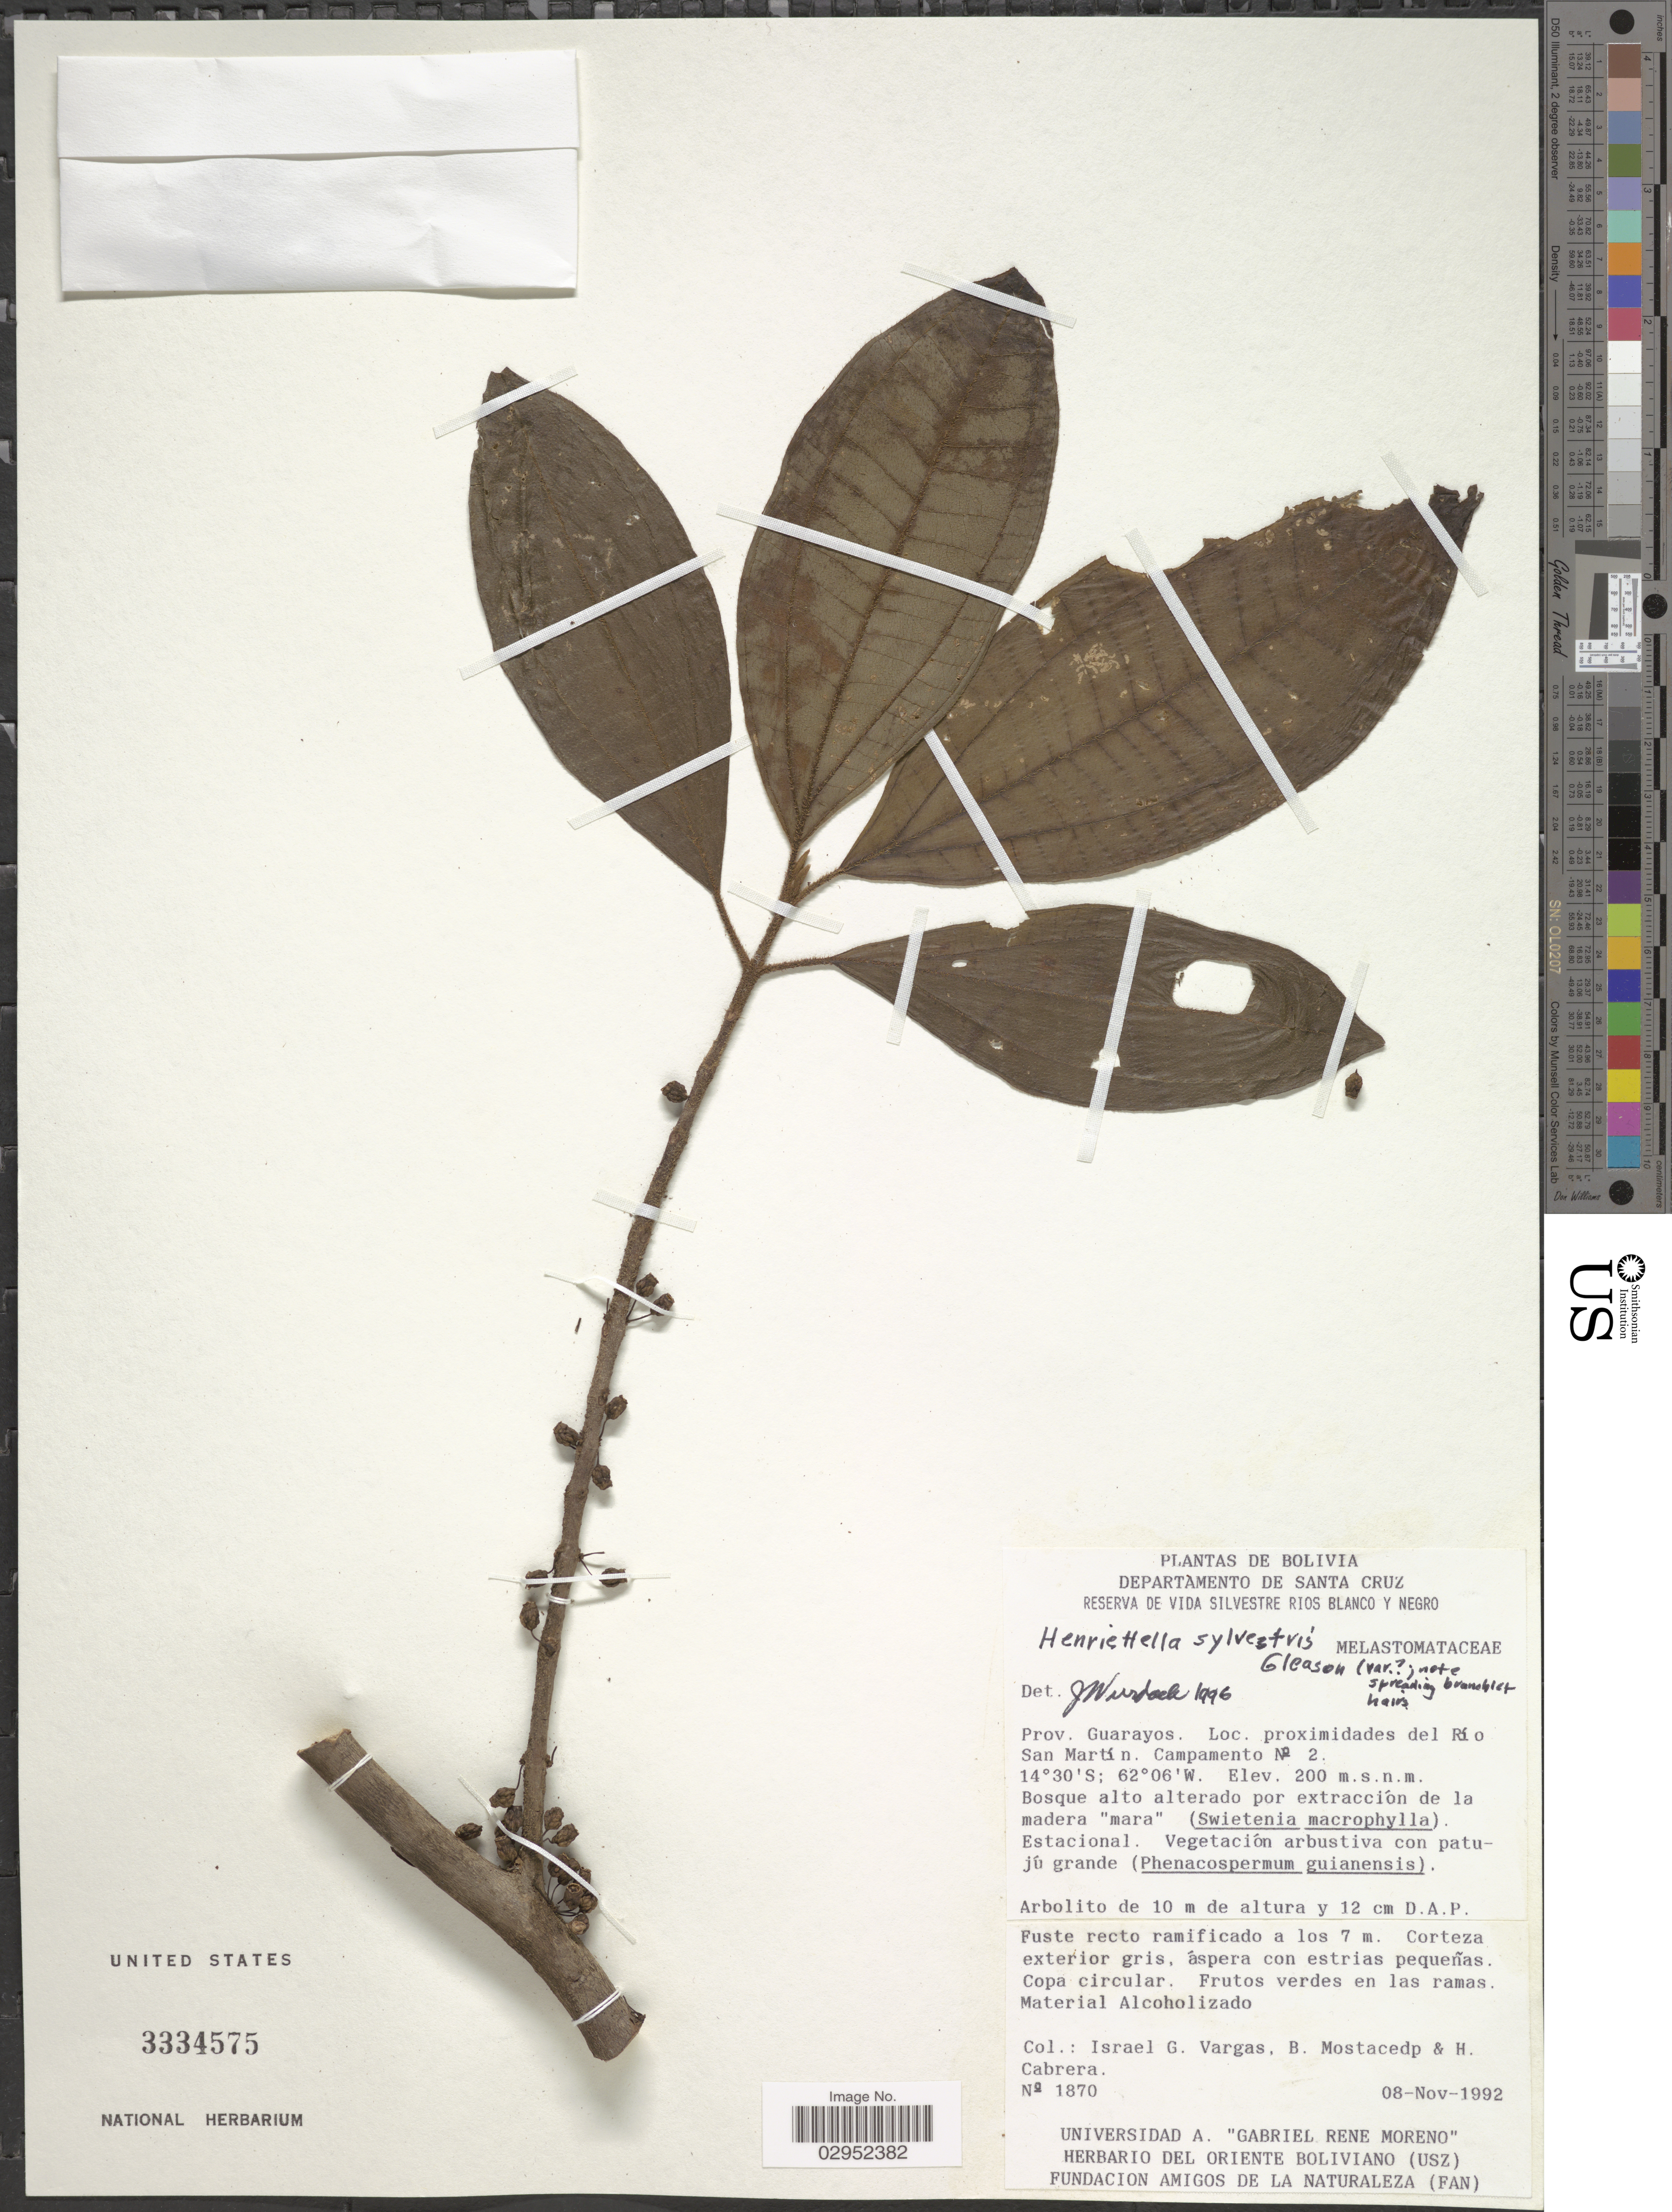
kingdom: Plantae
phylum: Tracheophyta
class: Magnoliopsida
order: Myrtales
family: Melastomataceae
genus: Henriettea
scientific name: Henriettea fascicularis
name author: (Sw.) M. Gómez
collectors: I. Vargas, B. Mostacedo & H. Cabrera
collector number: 1870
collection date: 1992-11-08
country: Bolivia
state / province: Santa Cruz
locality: Departamento de Santa Cruz. Prov. Guarayos, proximdades del Río San Martín. Campamento N° 2.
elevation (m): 200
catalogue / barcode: US 3334575